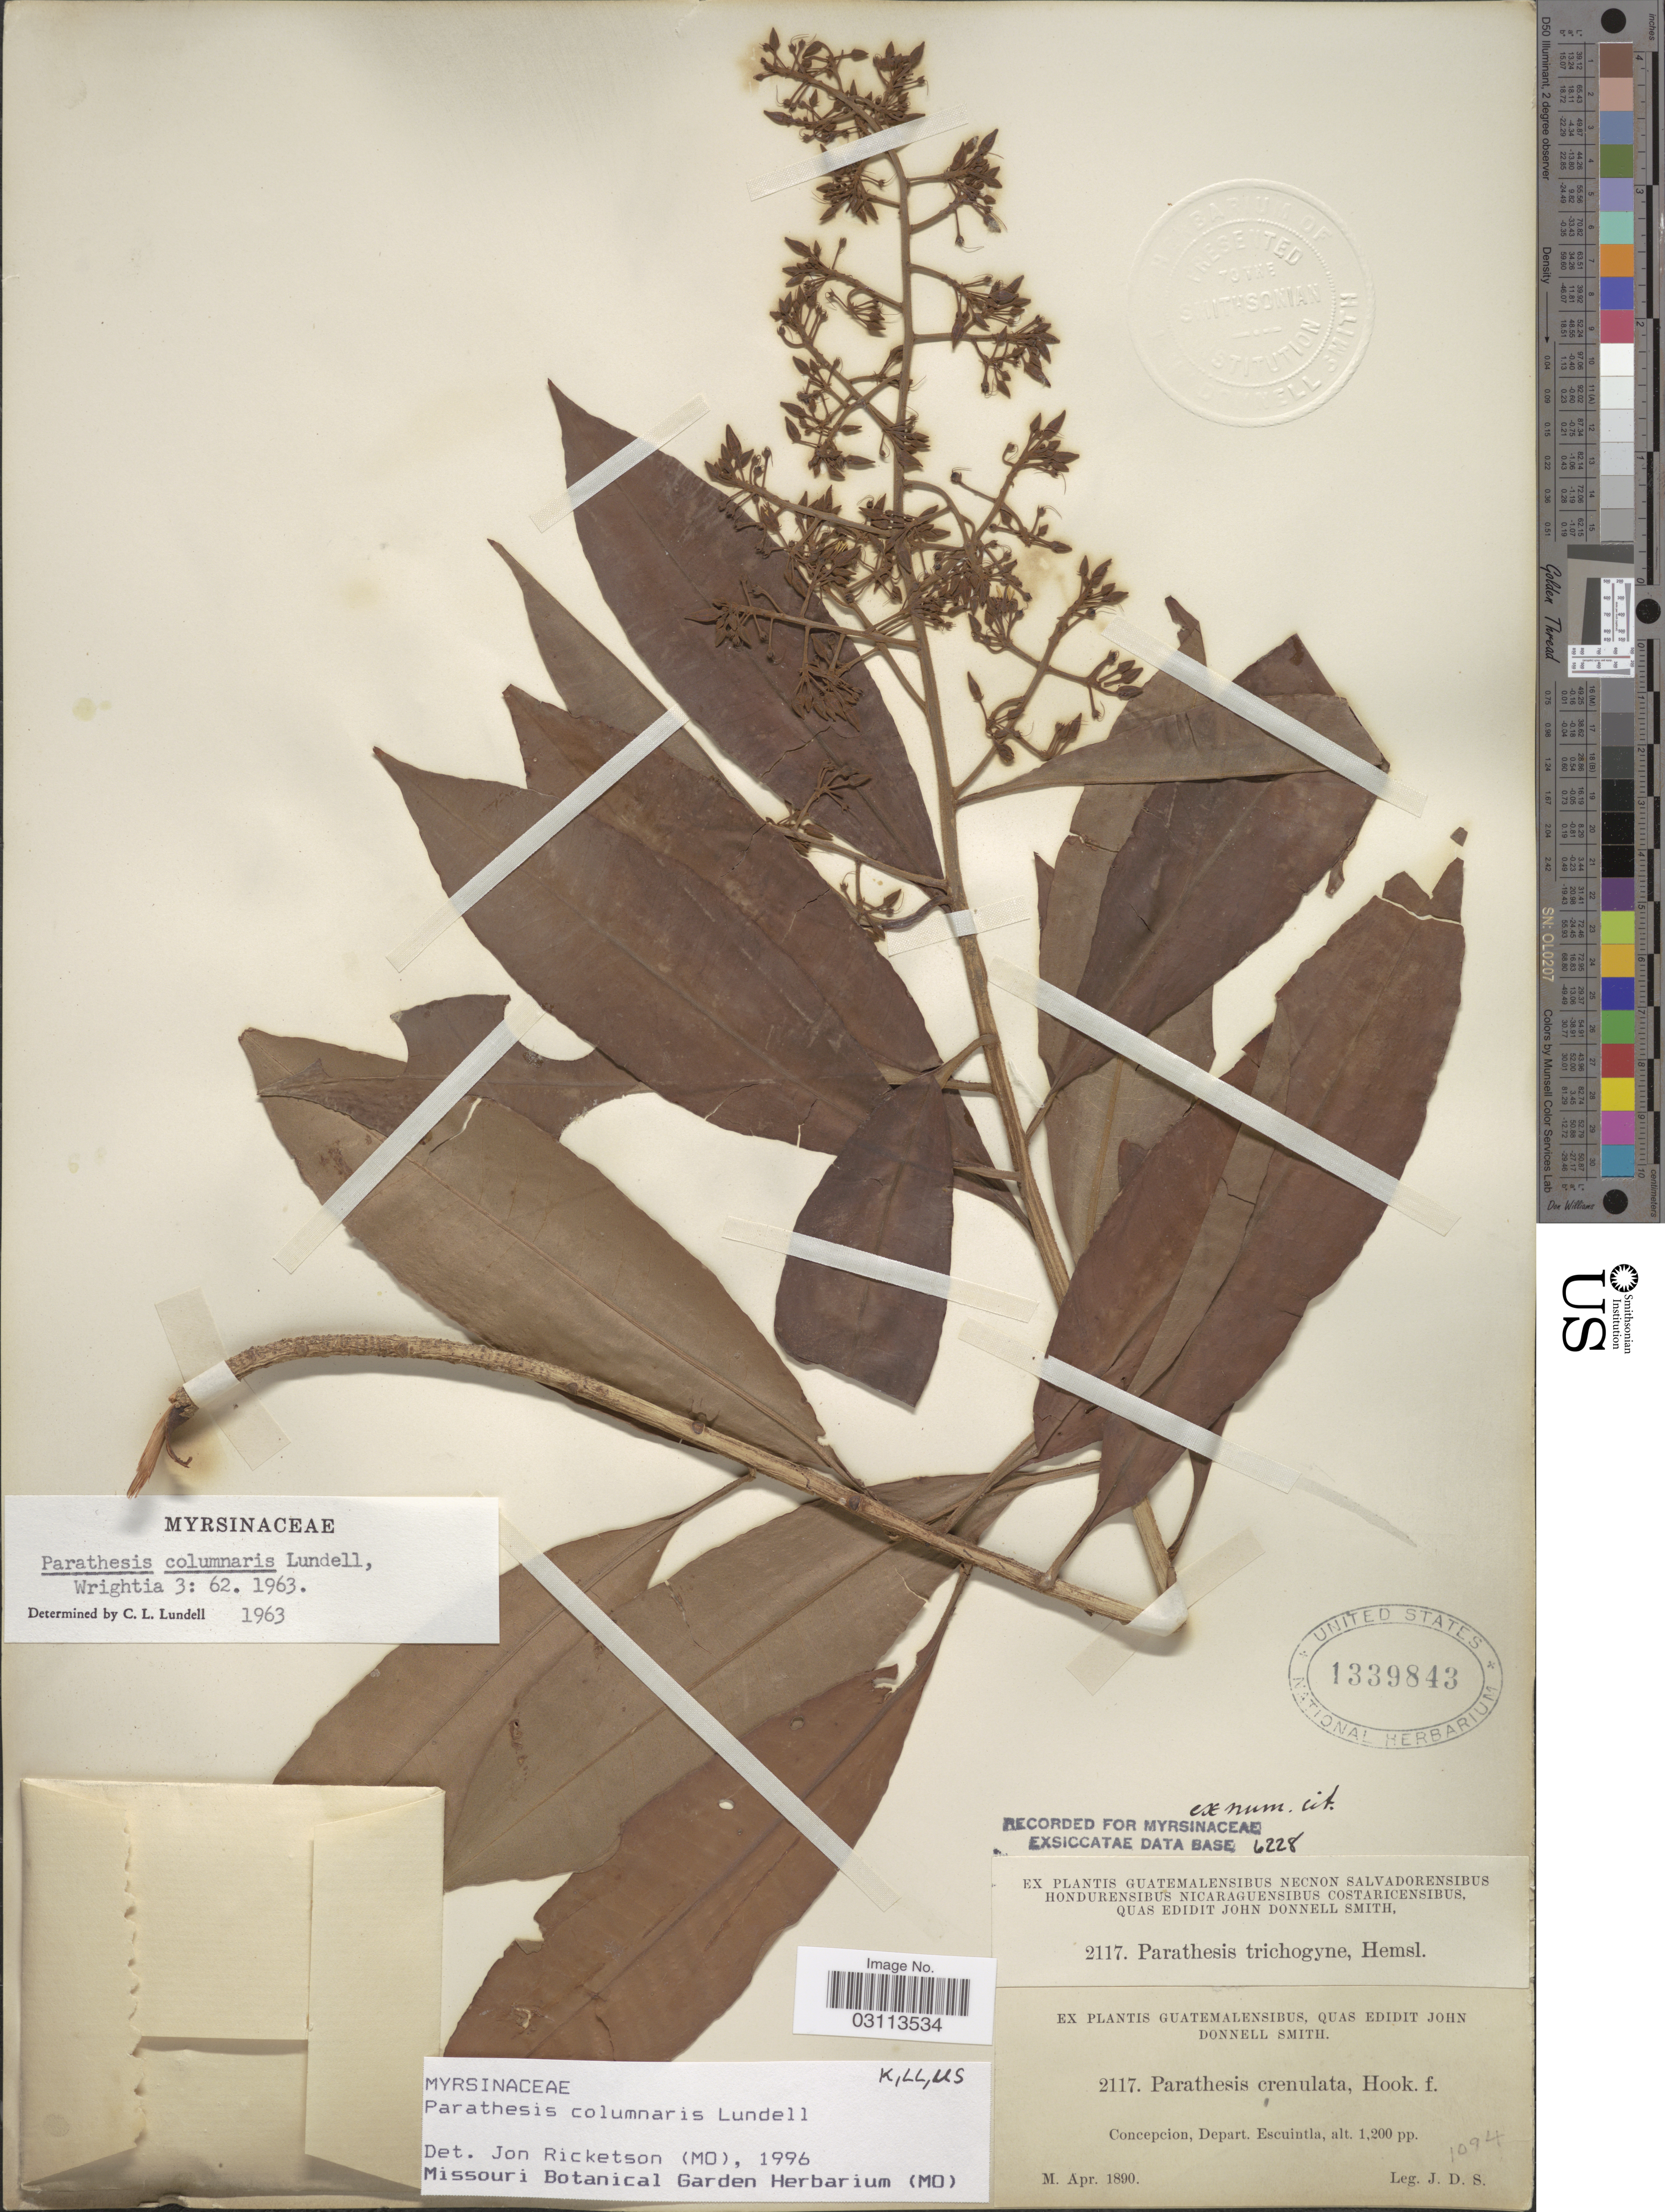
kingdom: Plantae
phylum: Tracheophyta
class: Magnoliopsida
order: Ericales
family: Primulaceae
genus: Parathesis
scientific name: Parathesis sp.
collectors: J. Donnell Smith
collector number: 2117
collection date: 1890-04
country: Guatemala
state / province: Escuintla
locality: Concepcion, Depart. Escuintla.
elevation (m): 366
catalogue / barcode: US 1339843